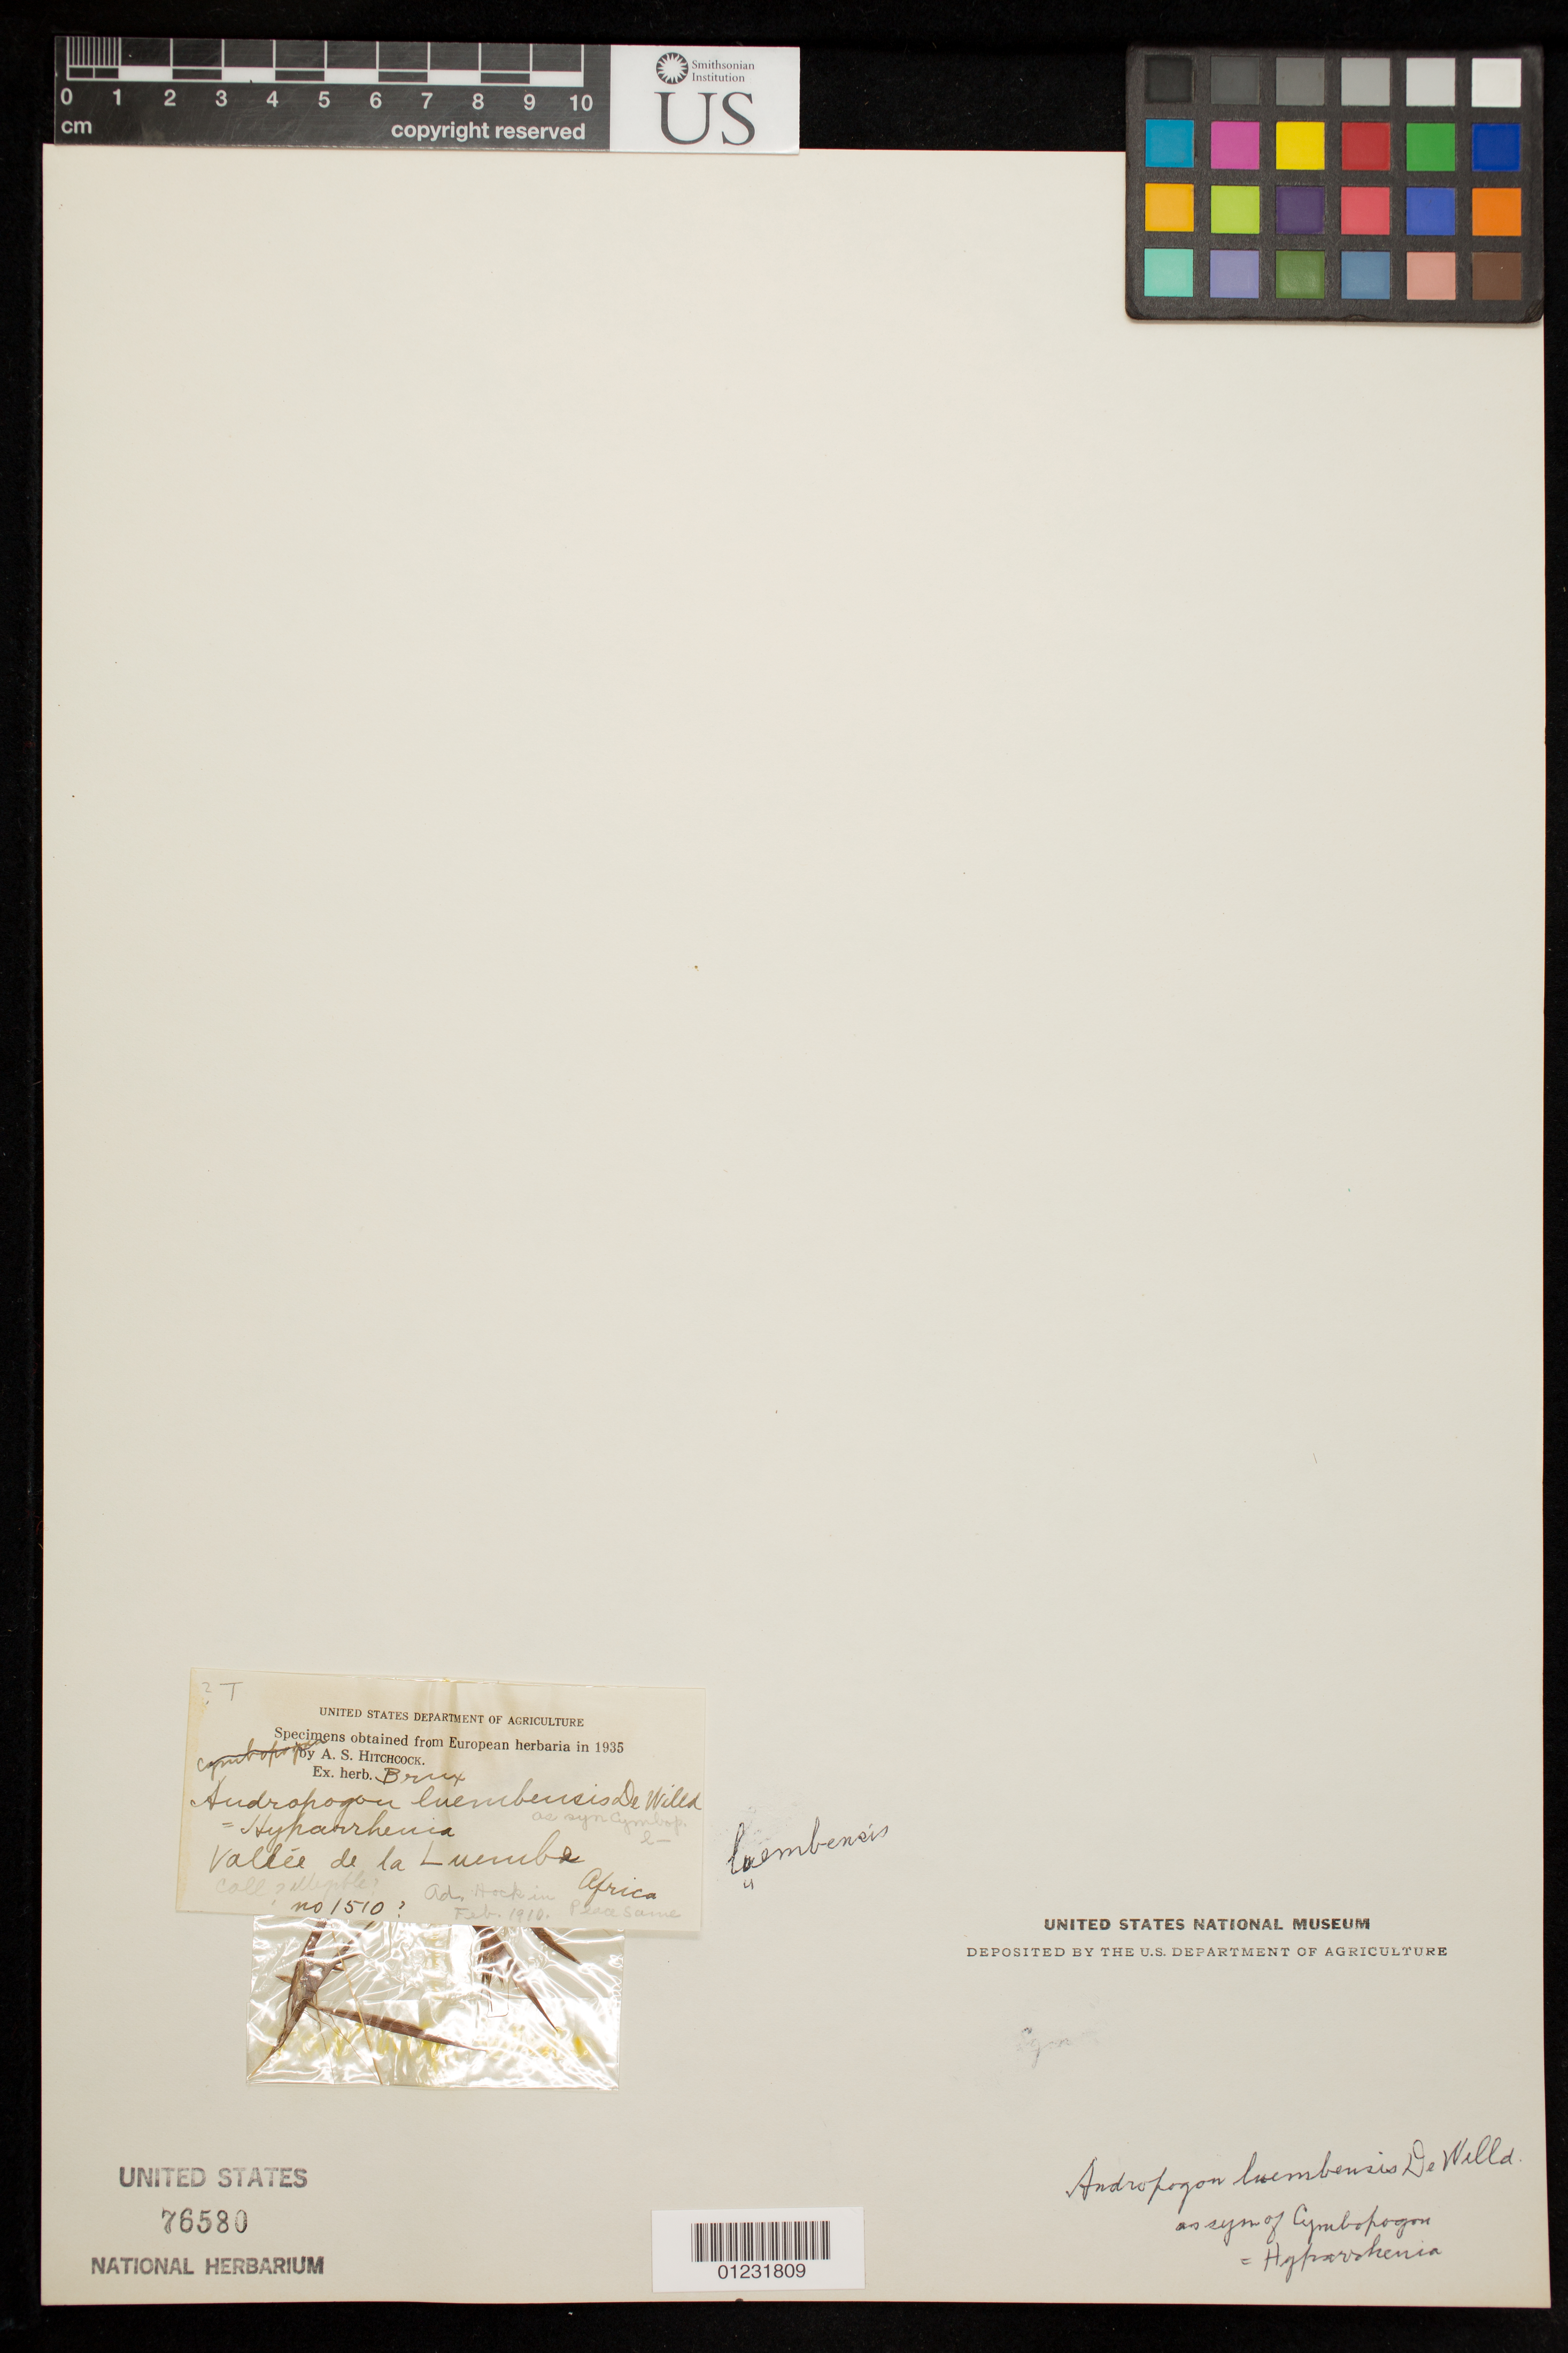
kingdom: Plantae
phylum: Tracheophyta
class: Liliopsida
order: Poales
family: Poaceae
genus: Cymbopogon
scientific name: Cymbopogon luembensis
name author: De Wild.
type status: Possible Isotype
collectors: A. Hock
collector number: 1510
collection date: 1910-02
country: Congo, Democratic Republic of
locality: Valle de la Luembe.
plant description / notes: Fragmentary material of type specimen ex herb. Bruxelles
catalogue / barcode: US 76580